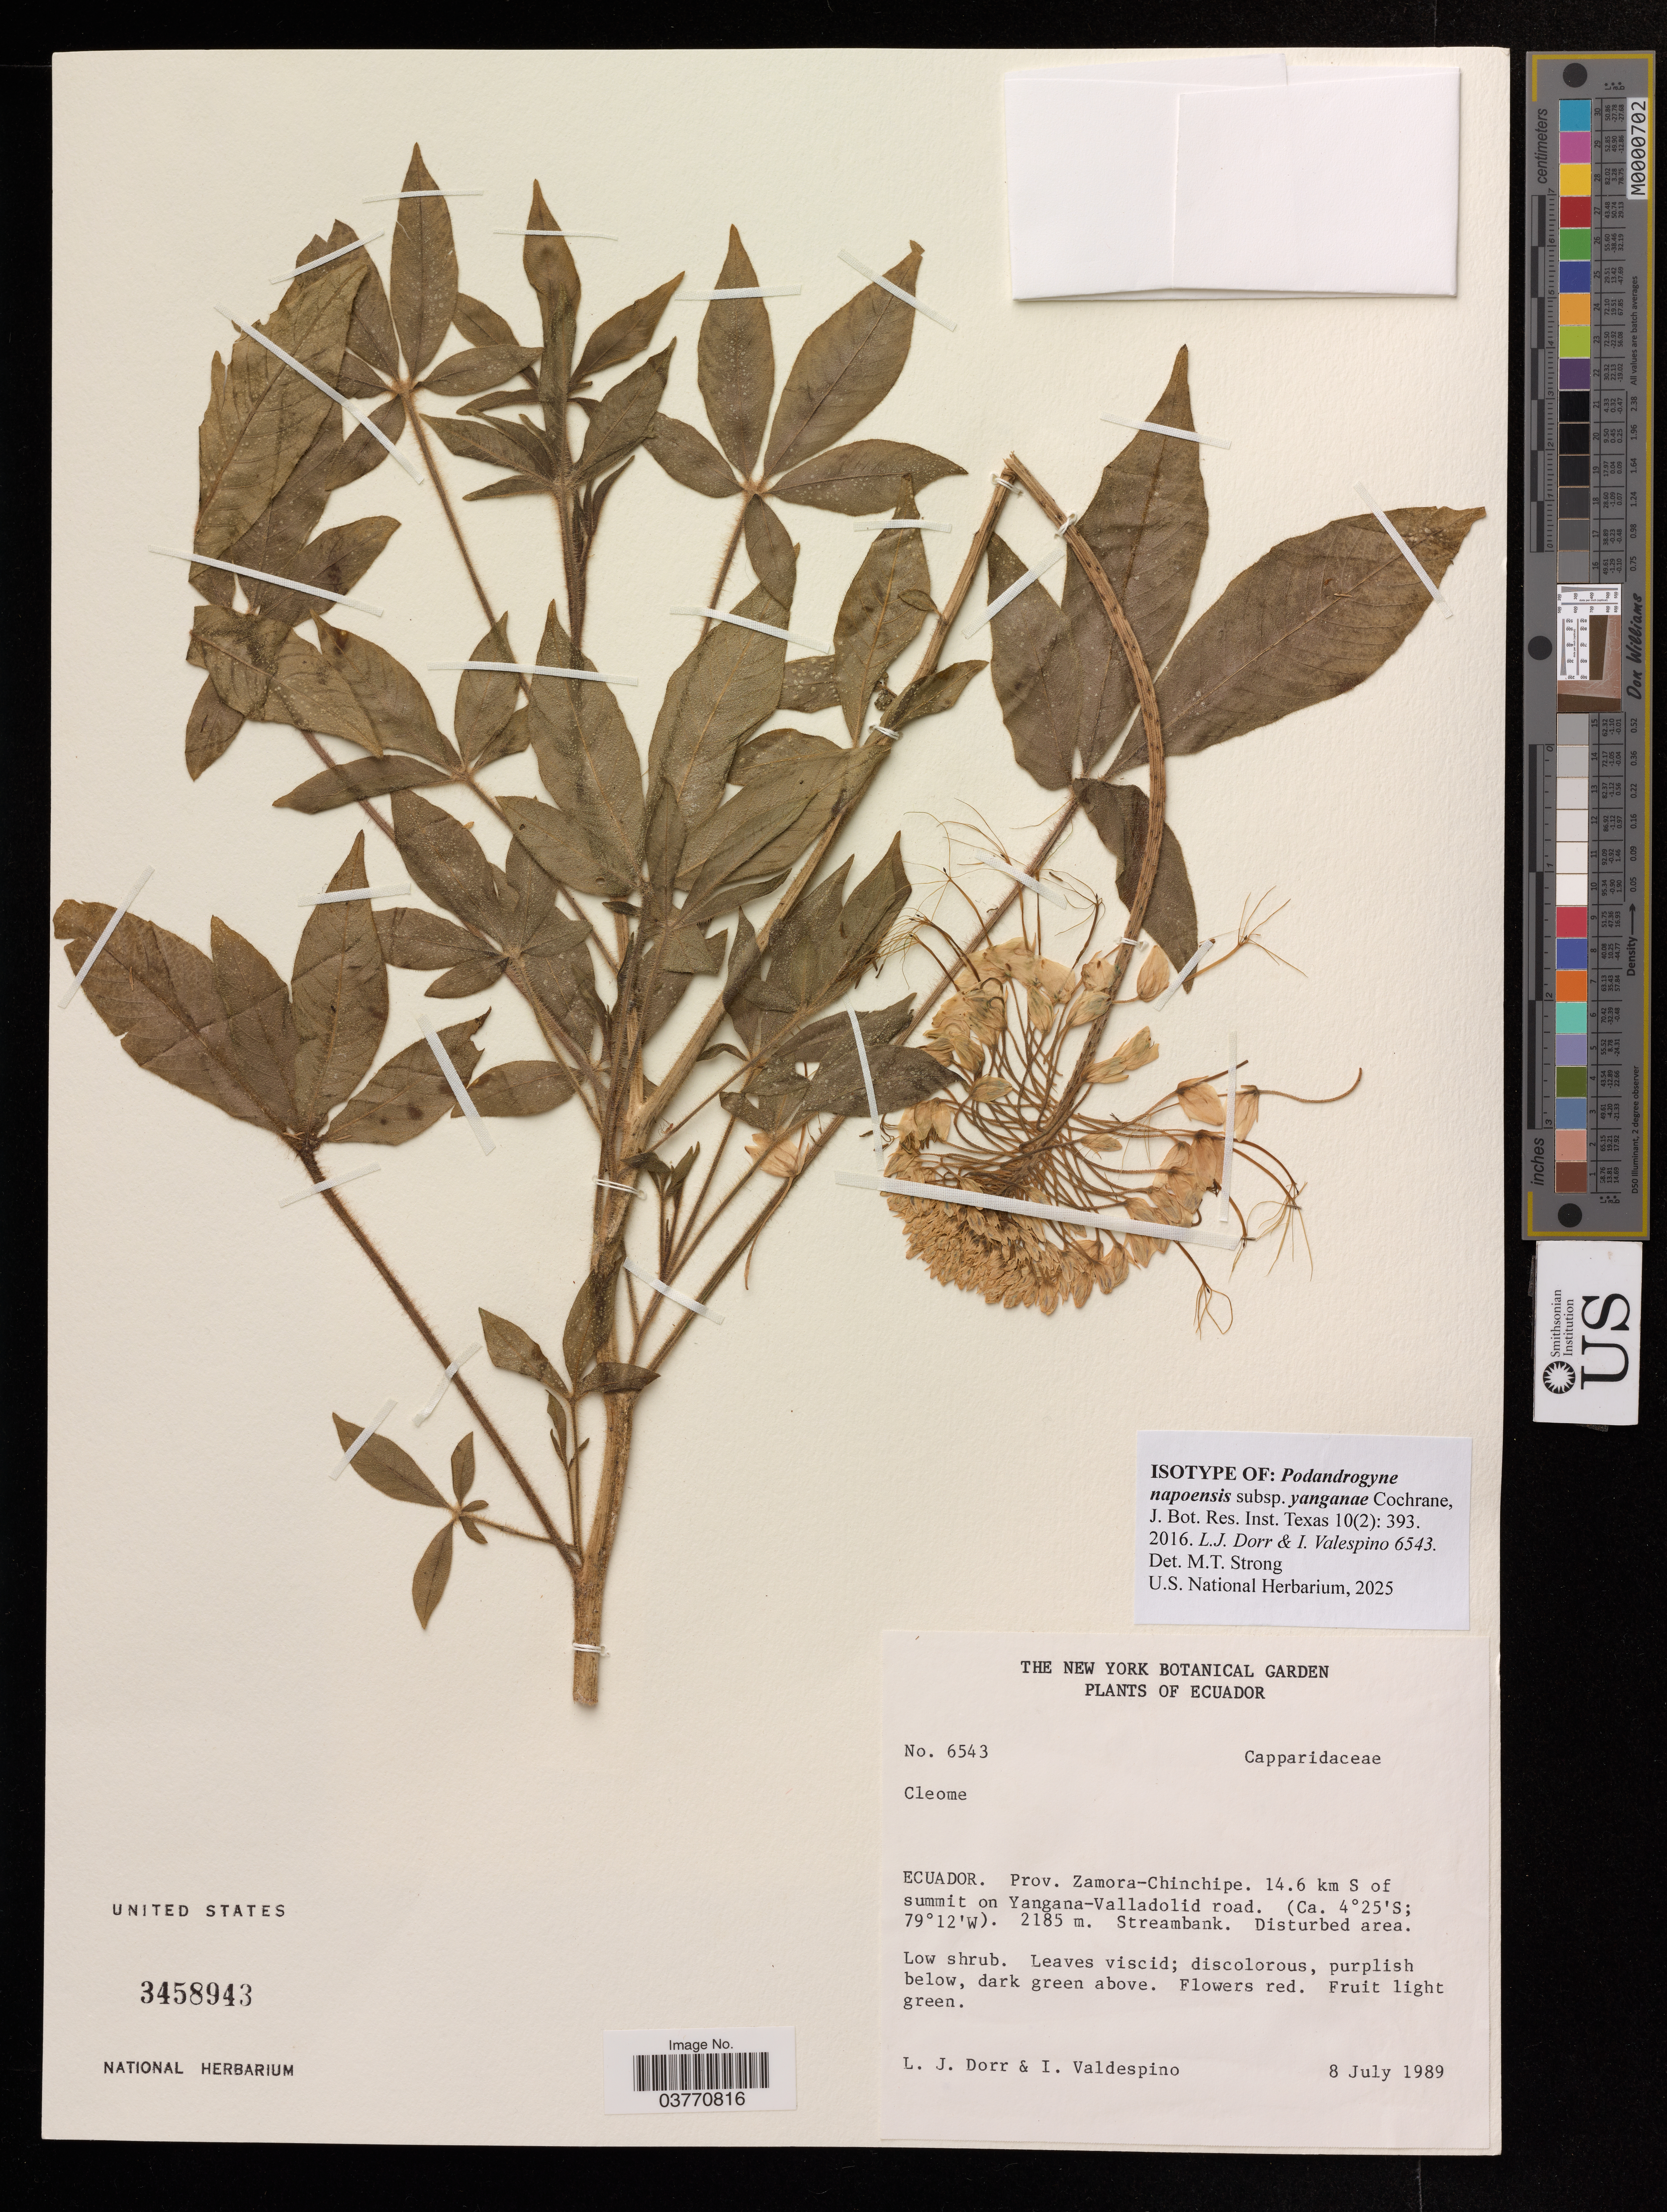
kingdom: Plantae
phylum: Tracheophyta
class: Magnoliopsida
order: Brassicales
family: Cleomaceae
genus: Podandrogyne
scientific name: Podandrogyne napoensis subsp. yanganae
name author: Cochrane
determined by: Strong, Mark T., (BOT), Smithsonian Institution - National Museum of Natural History (UNITED STATES)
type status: Isotype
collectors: L. J. Dorr & I. Valdespino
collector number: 6543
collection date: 1989-07-08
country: Ecuador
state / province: Zamora-Chinchipe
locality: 14.6 km S of summit on Yangana-Valladolid road.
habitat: streambank. disturbed area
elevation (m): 2185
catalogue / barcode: US 3458943